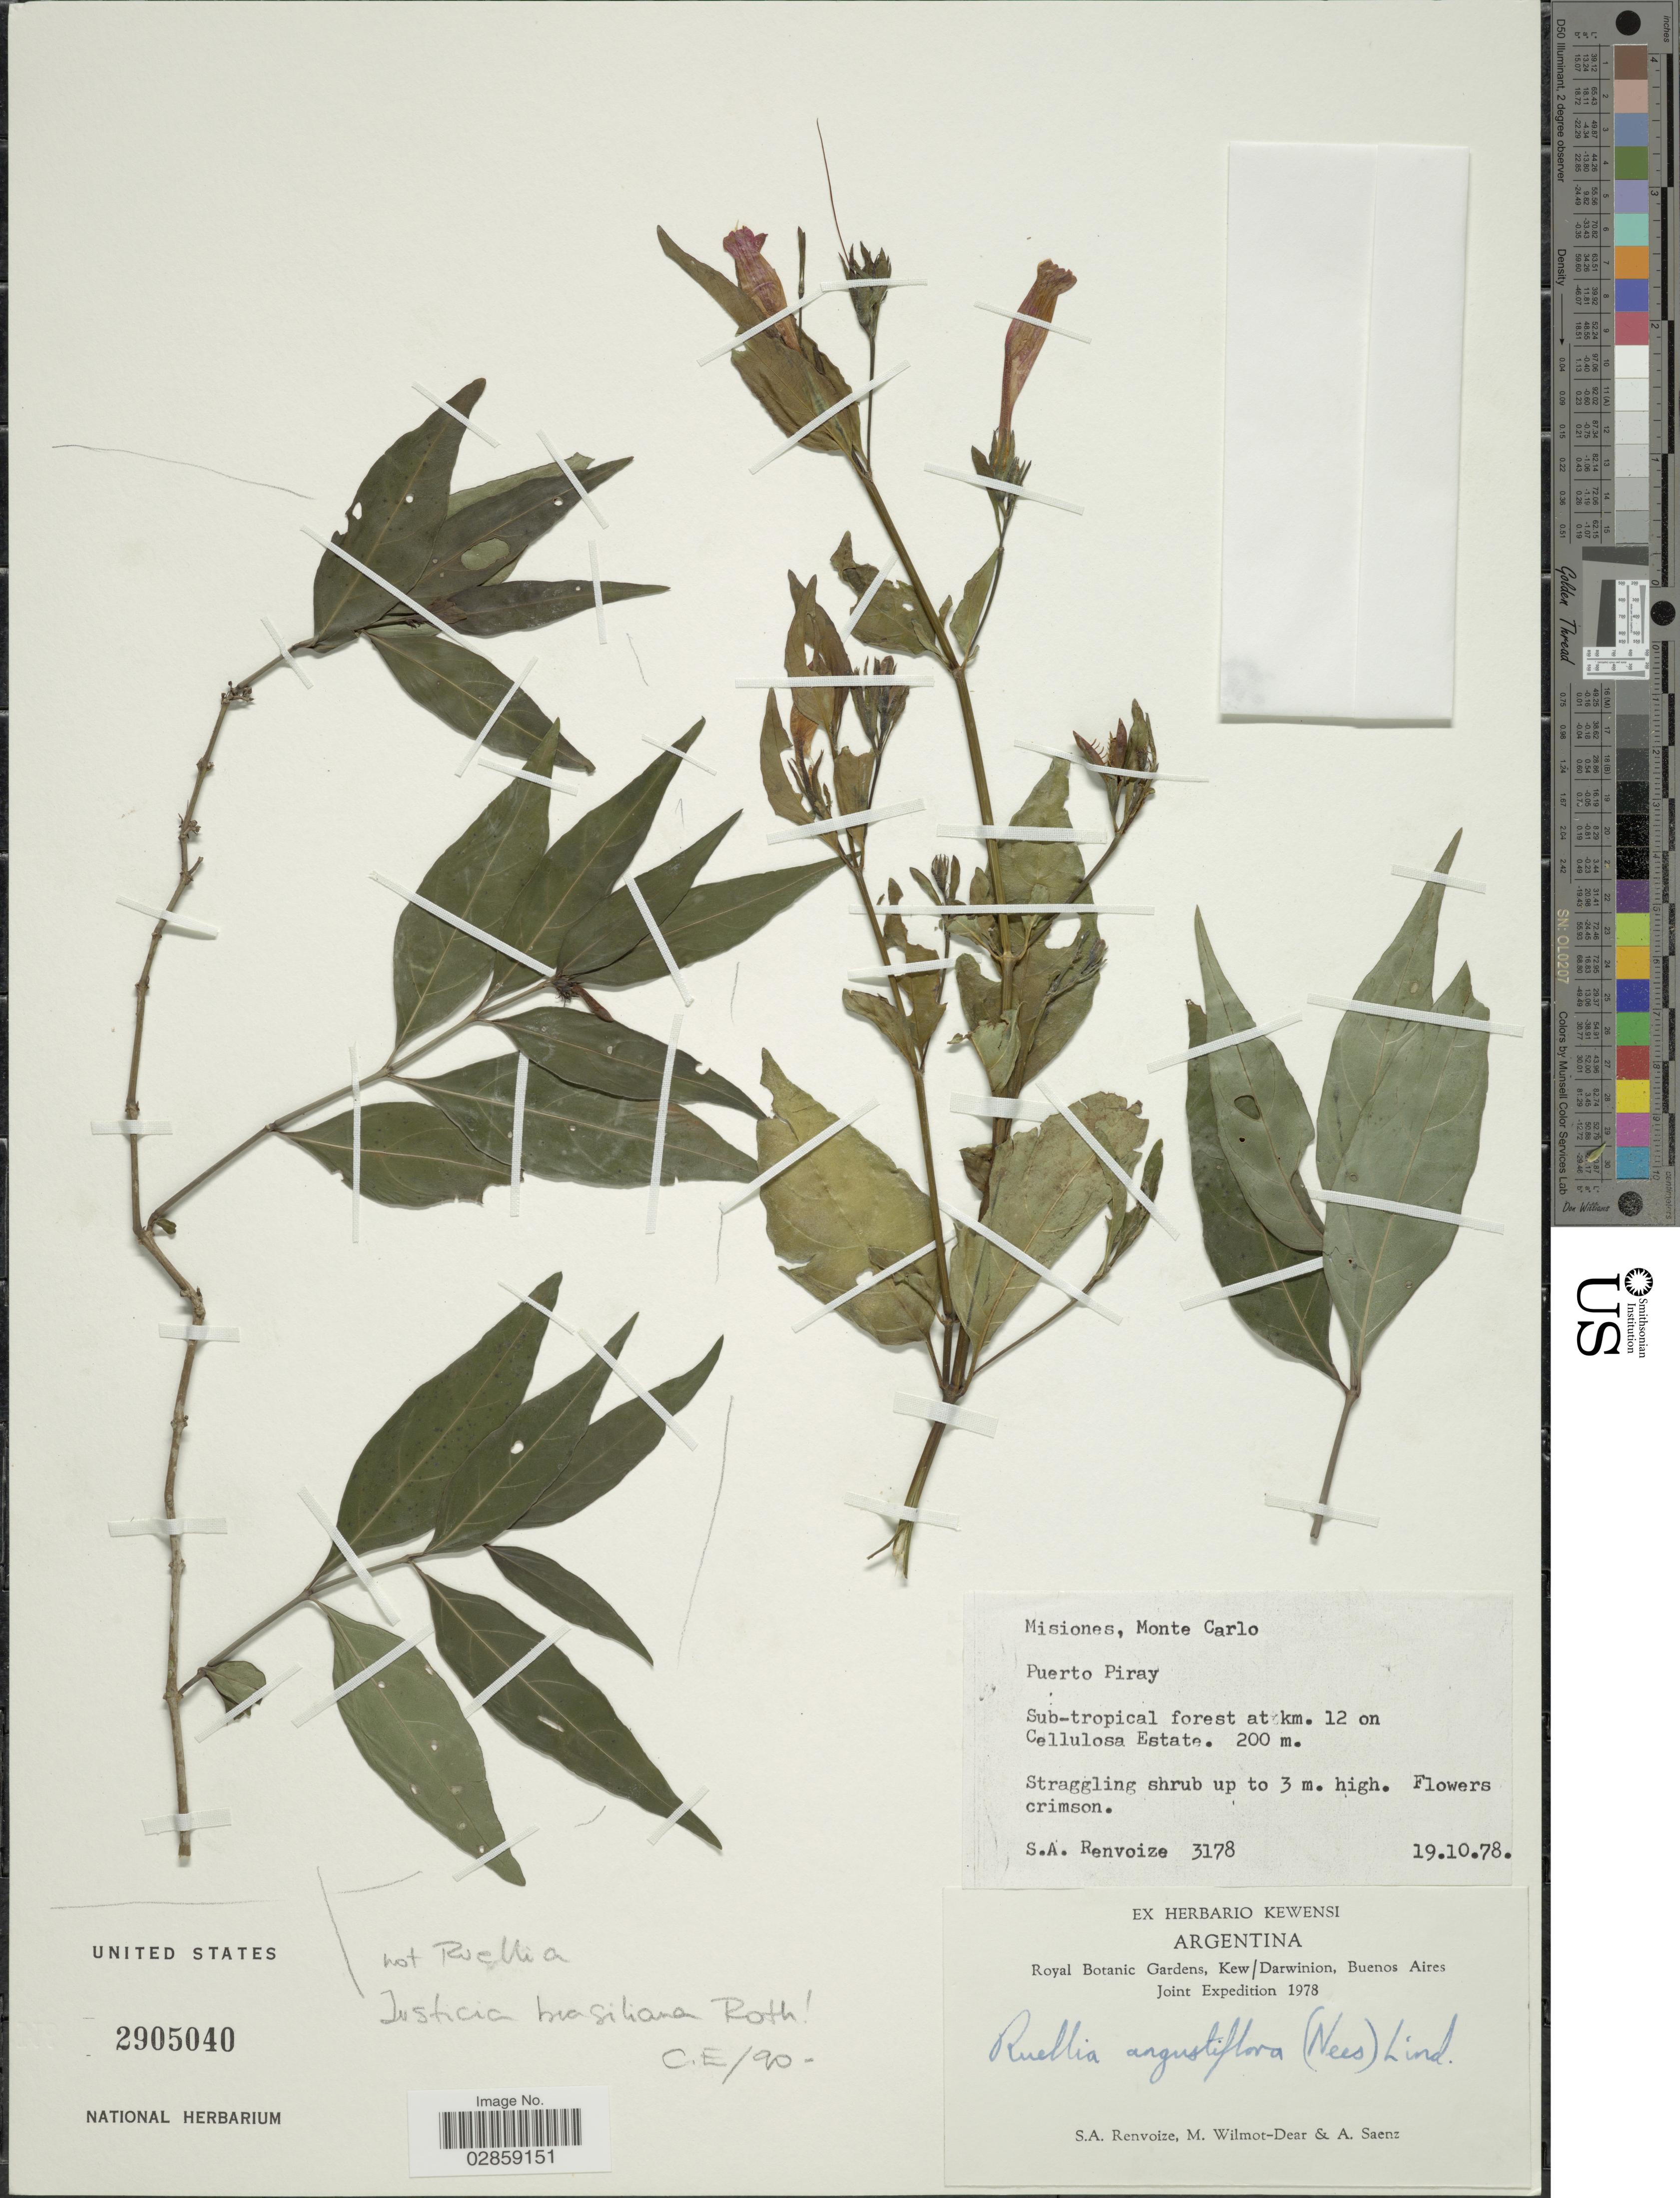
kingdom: Plantae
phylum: Tracheophyta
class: Magnoliopsida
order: Lamiales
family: Acanthaceae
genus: Ruellia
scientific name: Ruellia angustiflora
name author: (Nees) Lindau ex Rambo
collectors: S. A. Renvoize, M. Wilmot-Dear & A. Saenz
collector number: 3178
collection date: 1978-10-19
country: Argentina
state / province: Misiones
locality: Monte Carlo, Puerto Piray. Sub-tropical forest at km. 12 on Cellulosa Estate.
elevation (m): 200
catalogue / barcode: US 2905040